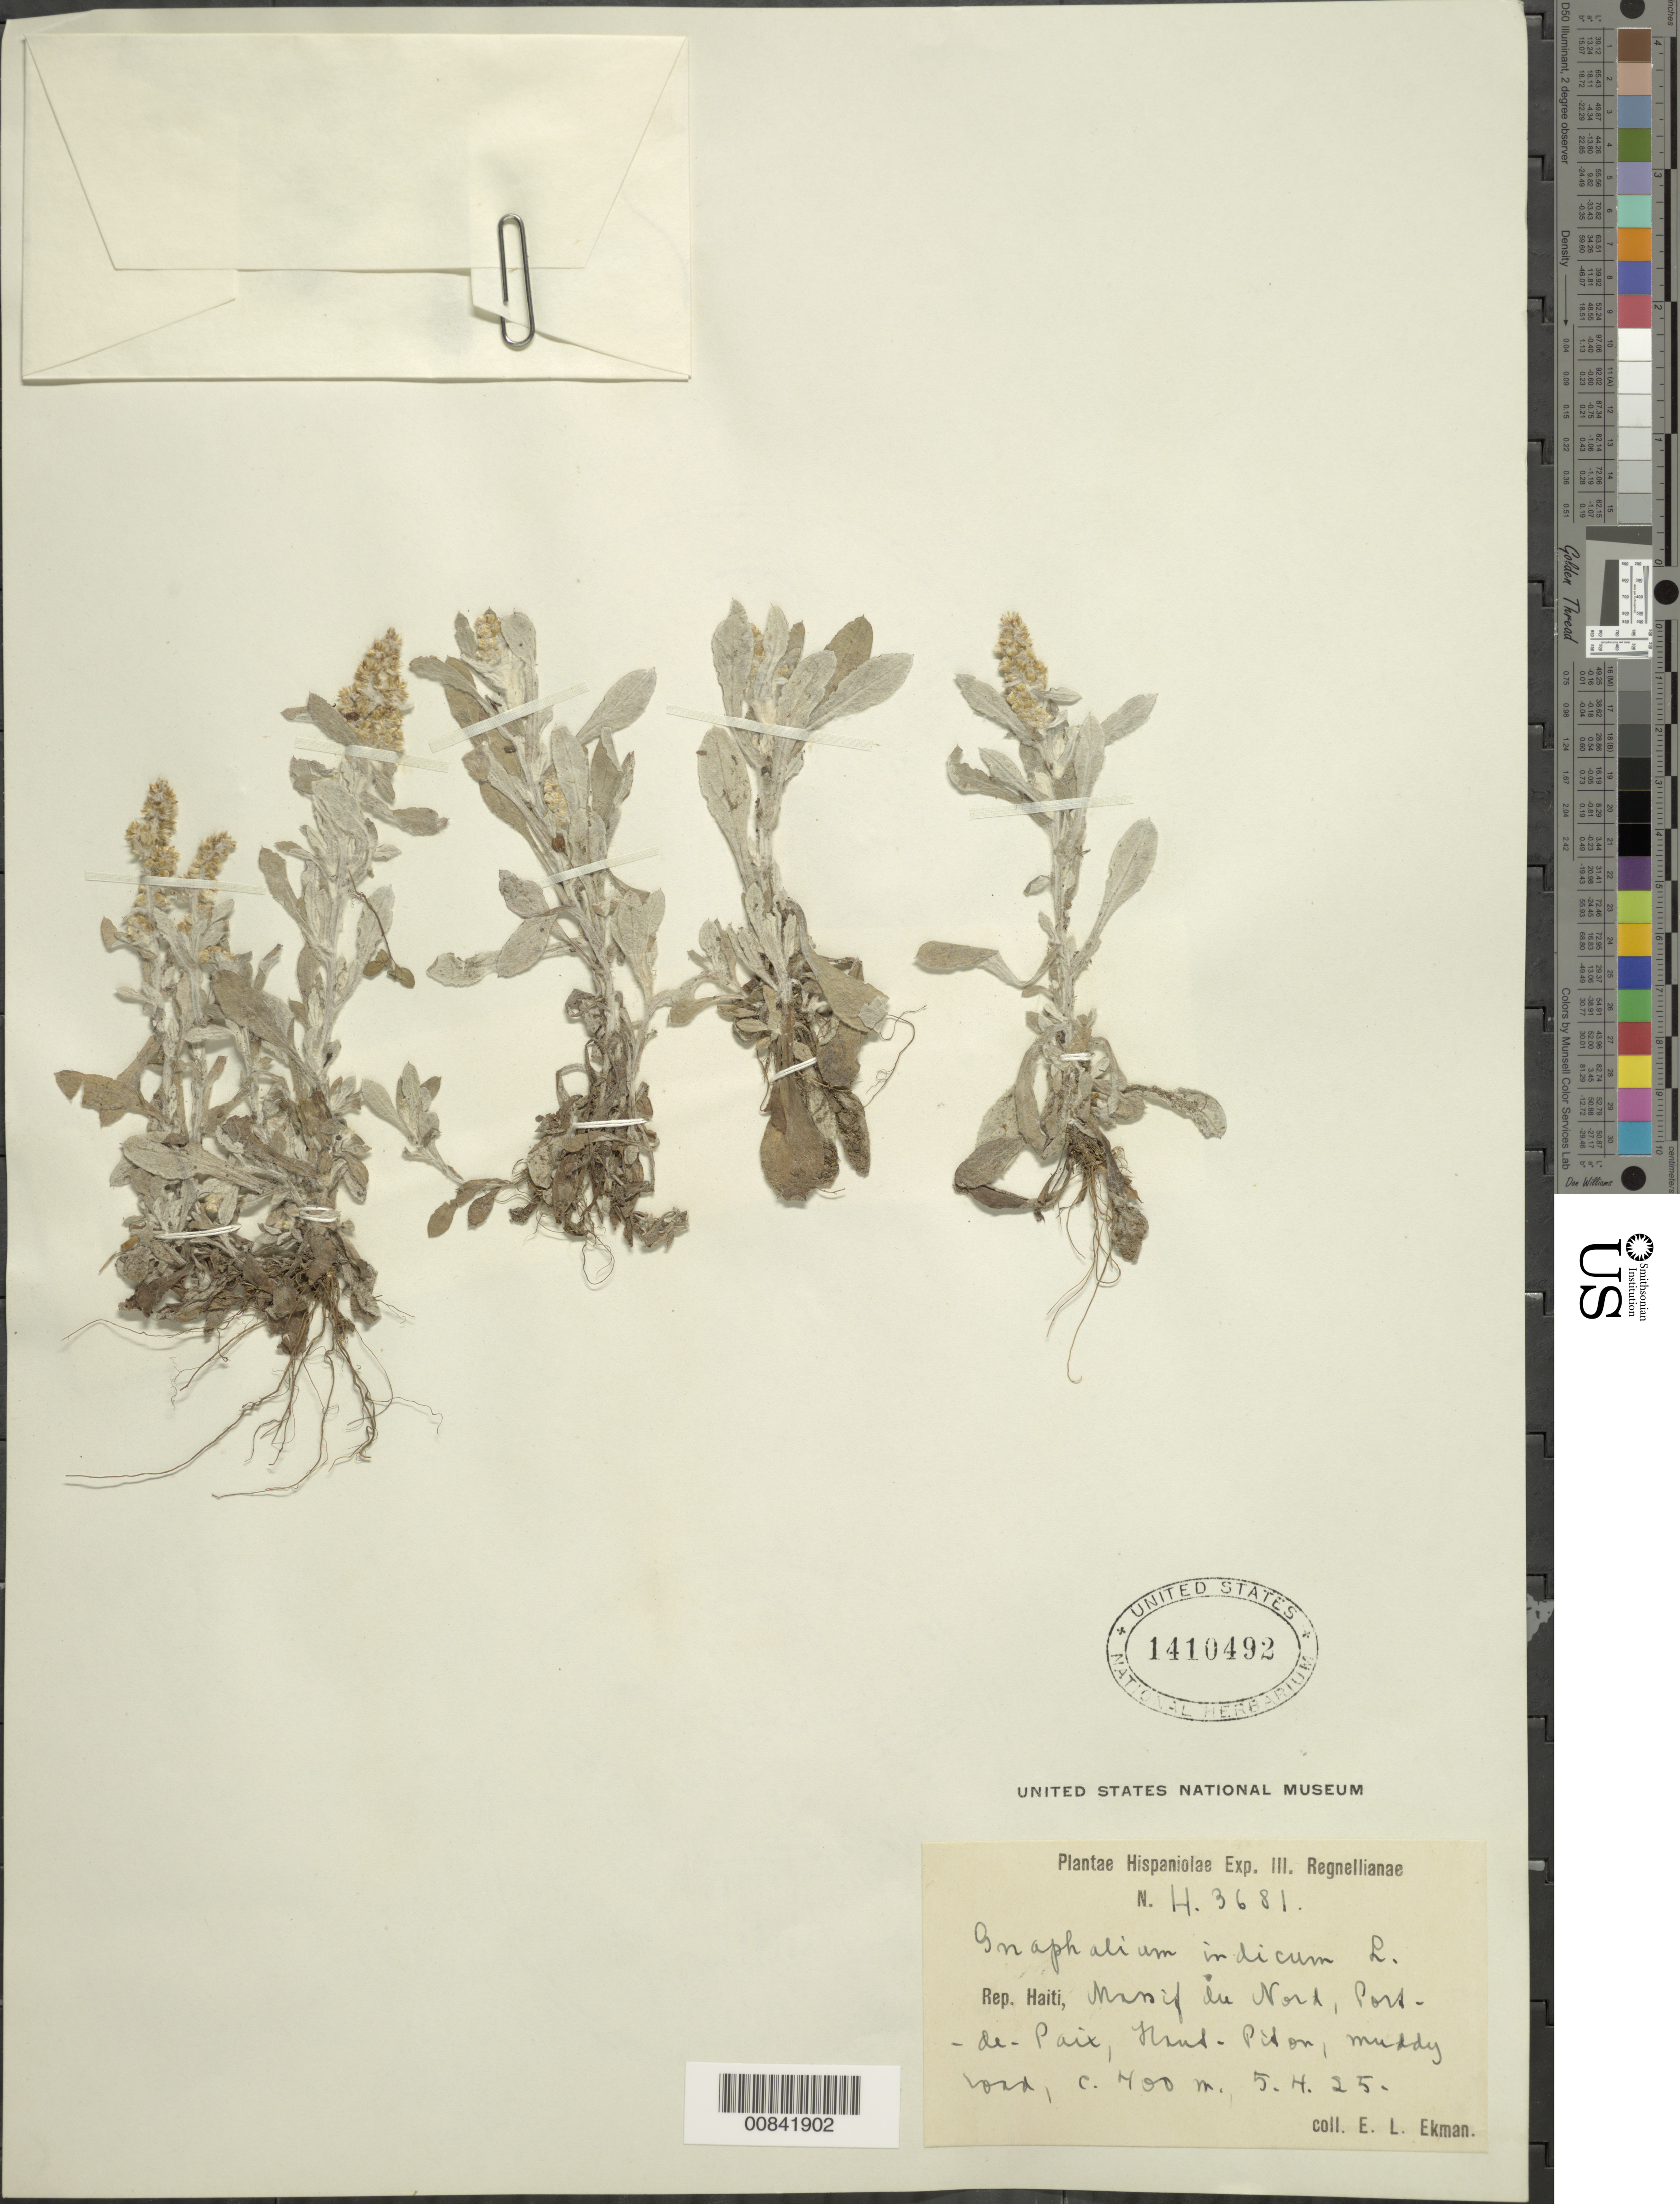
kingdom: Plantae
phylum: Tracheophyta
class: Magnoliopsida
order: Asterales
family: Asteraceae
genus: Helichrysum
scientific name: Helichrysum indicum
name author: (L.) Grierson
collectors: E. L. Ekman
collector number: H 3681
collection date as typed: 05 Apr 1925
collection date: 1925-04-05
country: Haiti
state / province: Nord-Ouest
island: Hispaniola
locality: Massif du Nord, Port-de-Paix, Haut-Piton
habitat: Muddy road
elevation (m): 400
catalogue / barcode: US 1410492